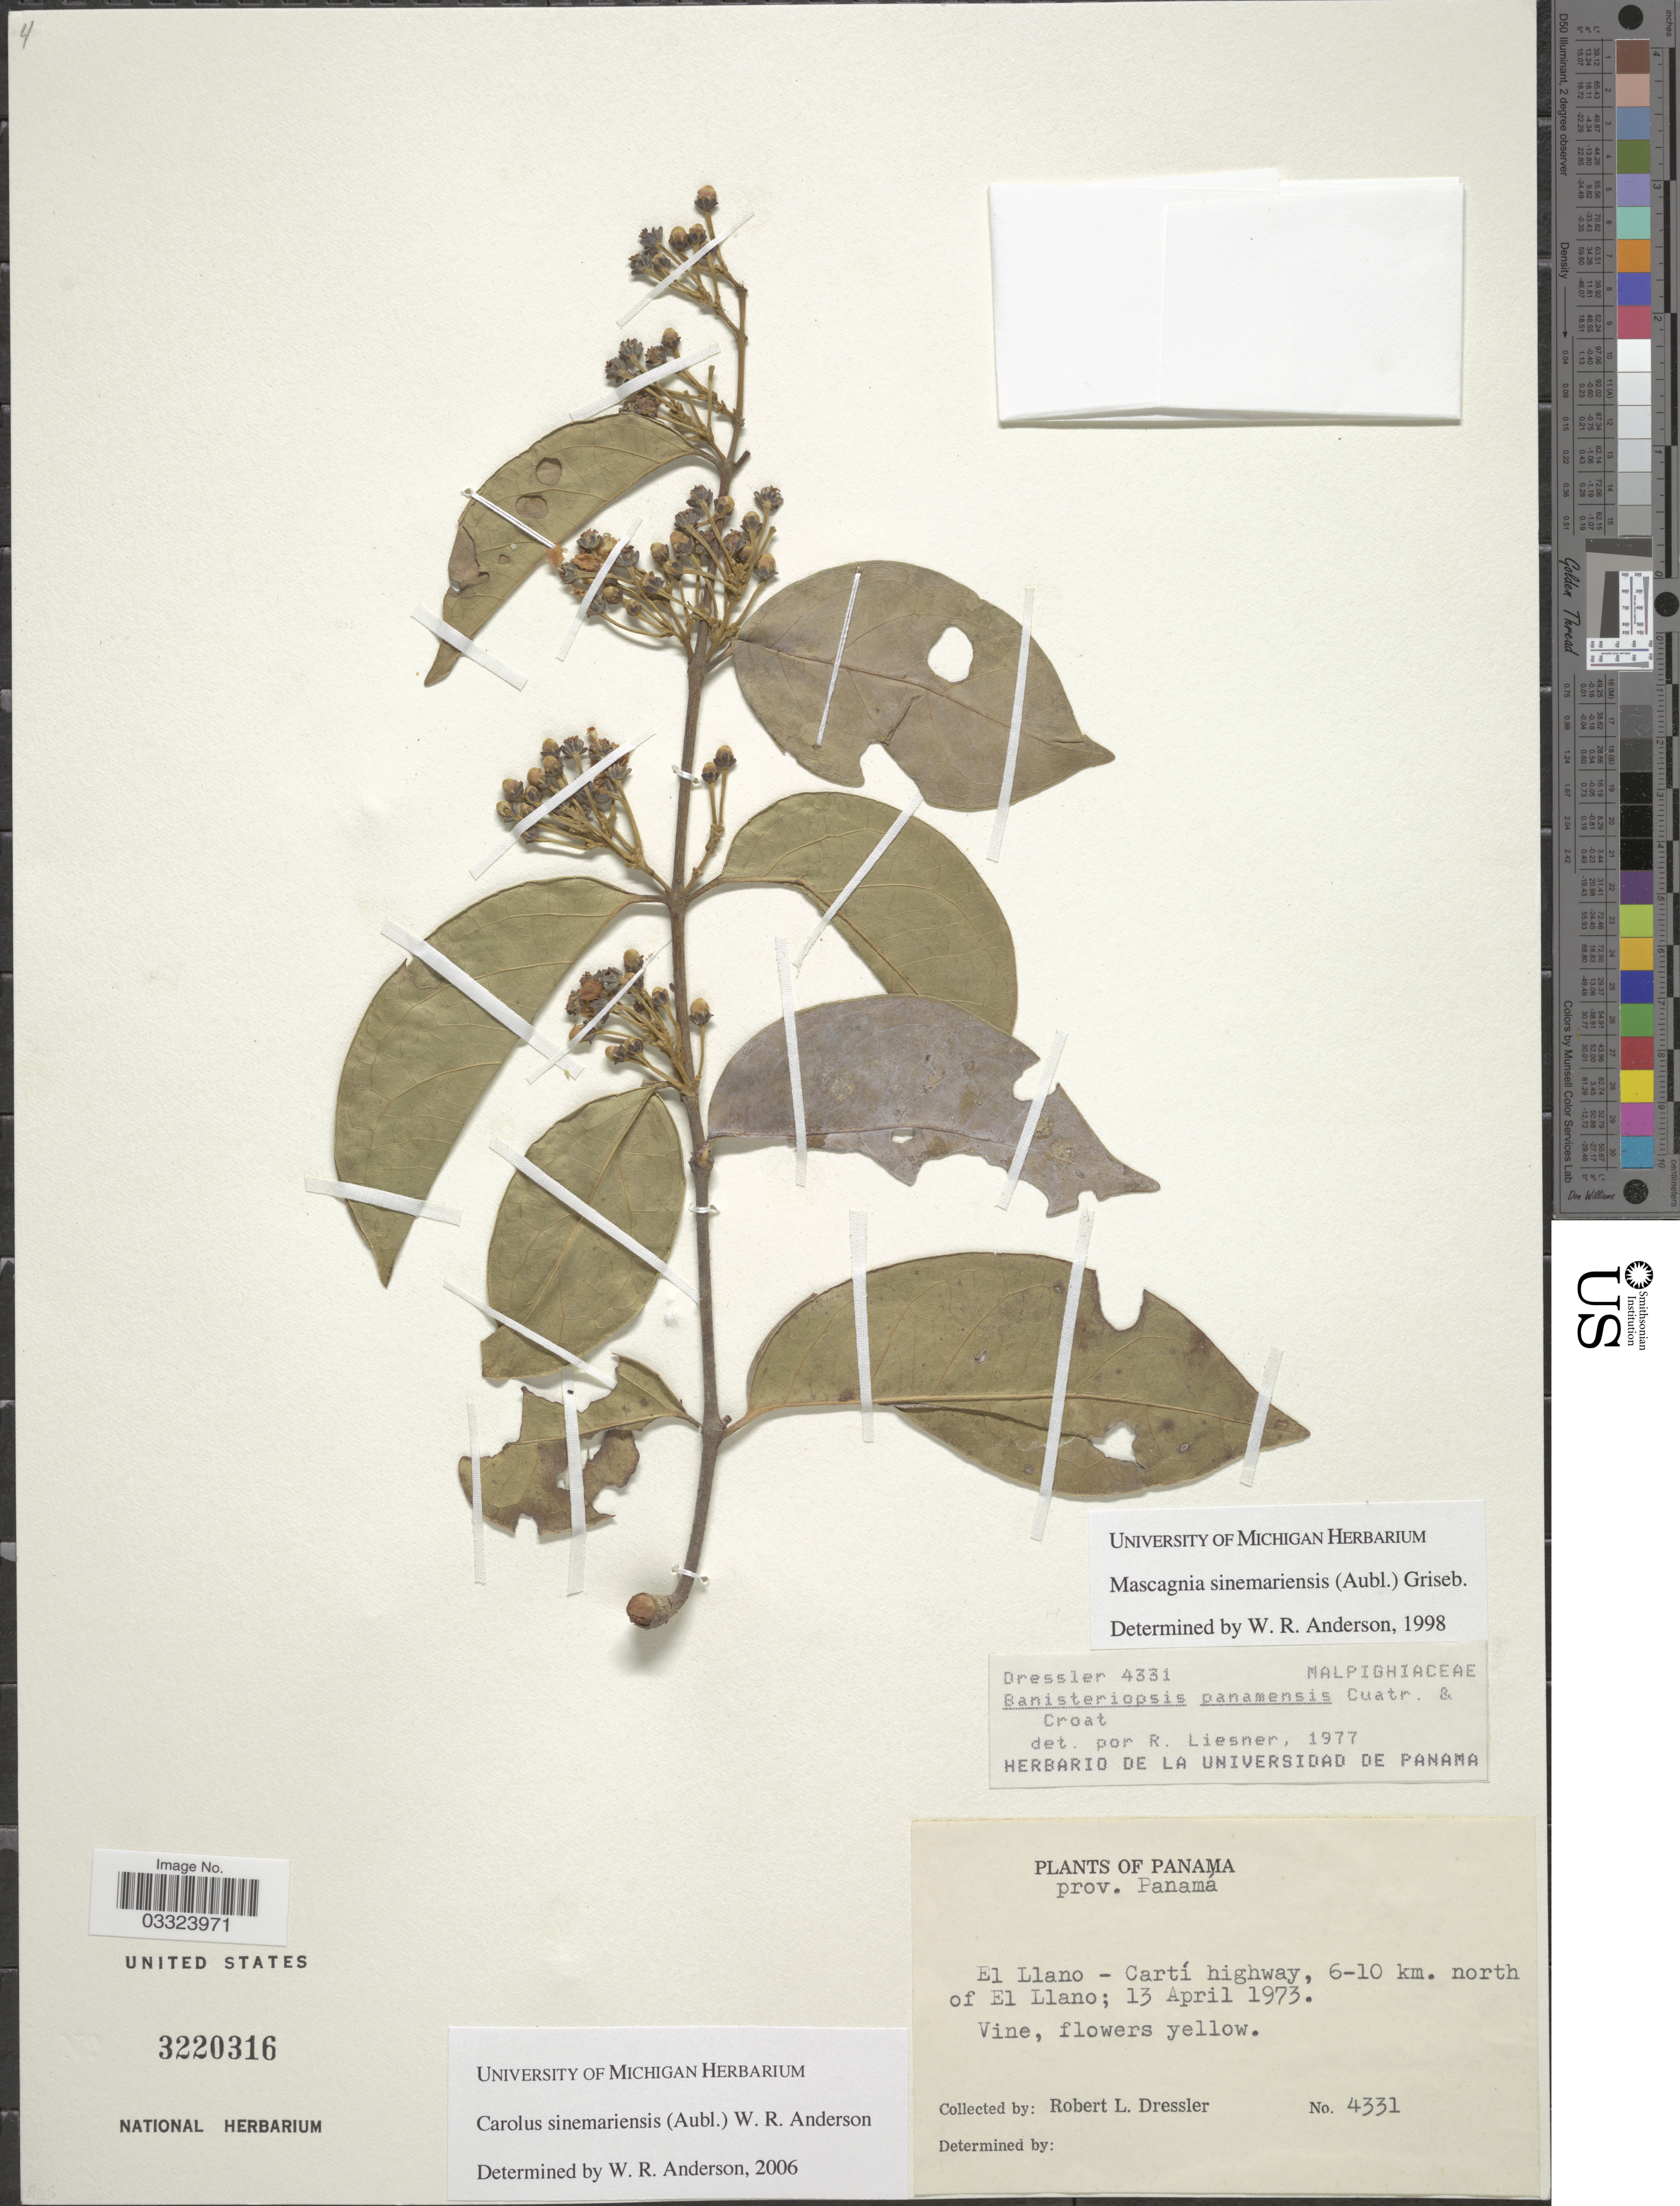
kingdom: Plantae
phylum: Tracheophyta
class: Magnoliopsida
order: Malpighiales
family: Malpighiaceae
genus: Carolus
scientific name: Carolus sinemariensis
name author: (Aubl.) W.R. Anderson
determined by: Anderson, W. R.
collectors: R. Dressler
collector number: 4331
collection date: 1973-04-13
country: Panama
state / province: Panamá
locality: El Llano - Cartí highway, 6-10 km. north of El Llano.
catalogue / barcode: US 3220316